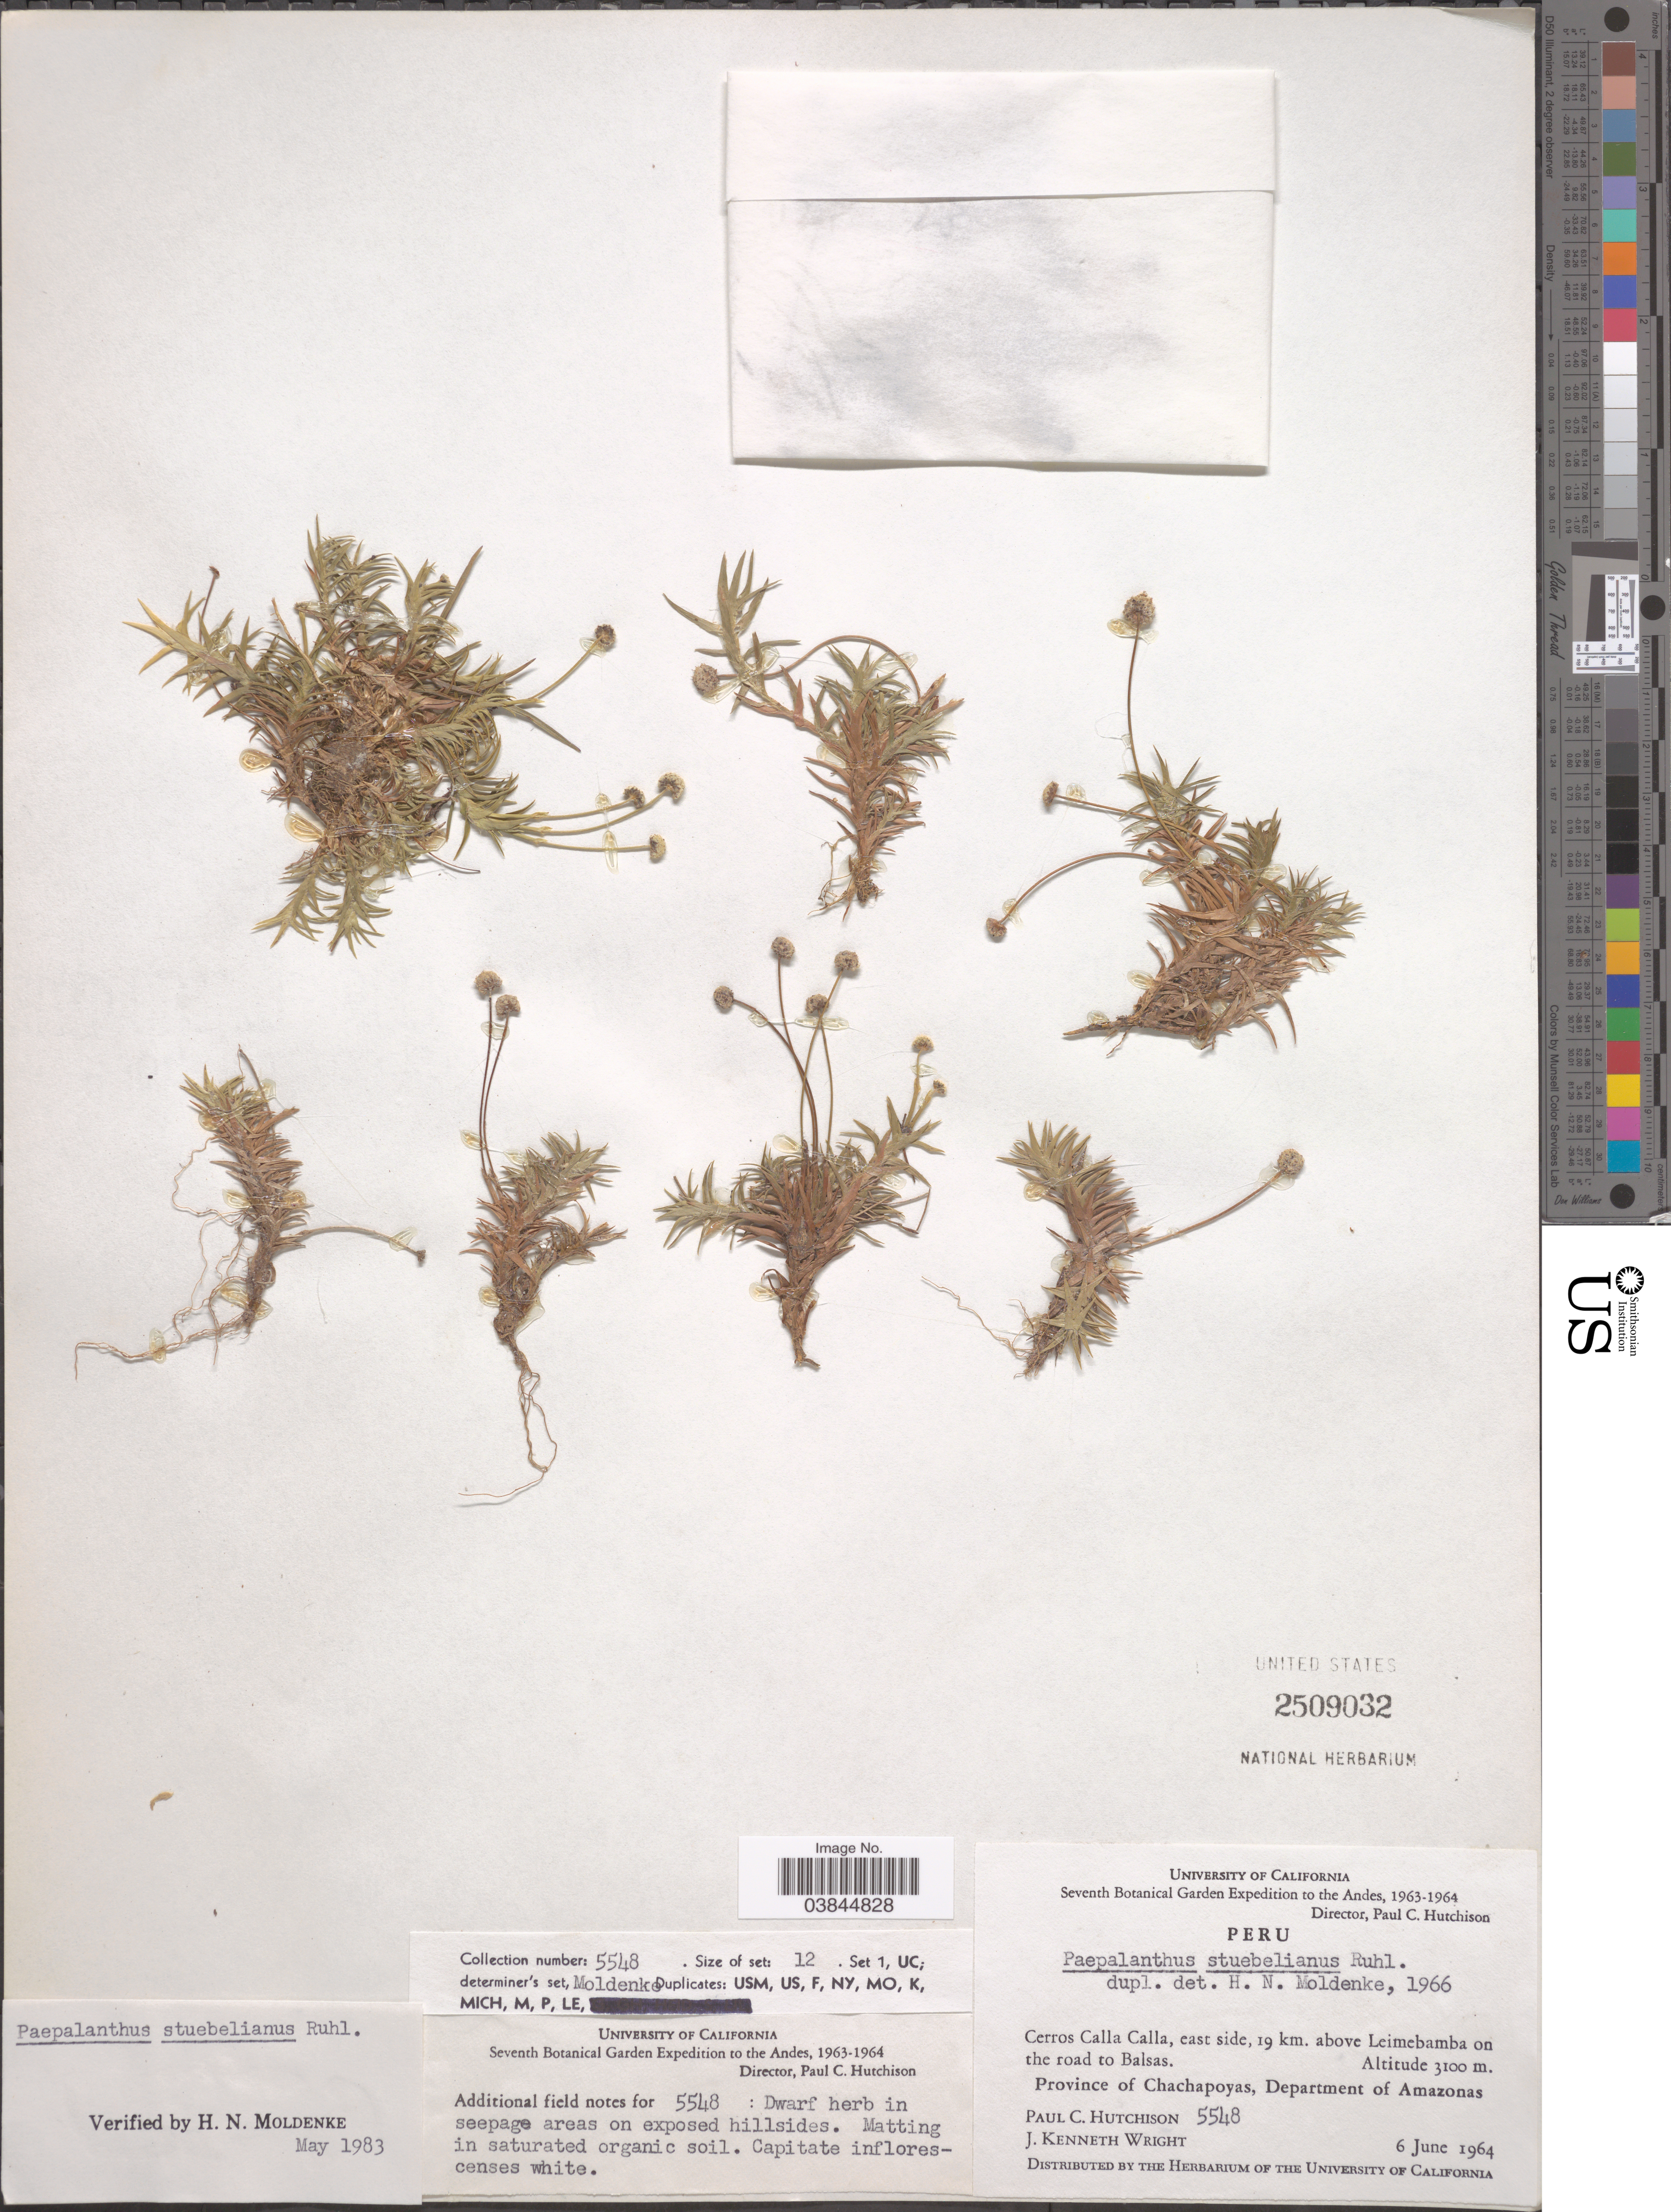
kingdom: Plantae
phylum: Tracheophyta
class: Liliopsida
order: Poales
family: Eriocaulaceae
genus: Paepalanthus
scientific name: Paepalanthus stuebelianus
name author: Ruhland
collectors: P. C. Hutchison & J. K. Wright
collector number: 5548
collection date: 1964-06-06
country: Peru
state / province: Amazonas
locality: Cerros Calla Calla, east side, 19 km. above Leimebamba on the road to Balsas. Province of Chachapoyas, Department of Amazonas.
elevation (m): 3100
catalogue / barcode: US 2509032